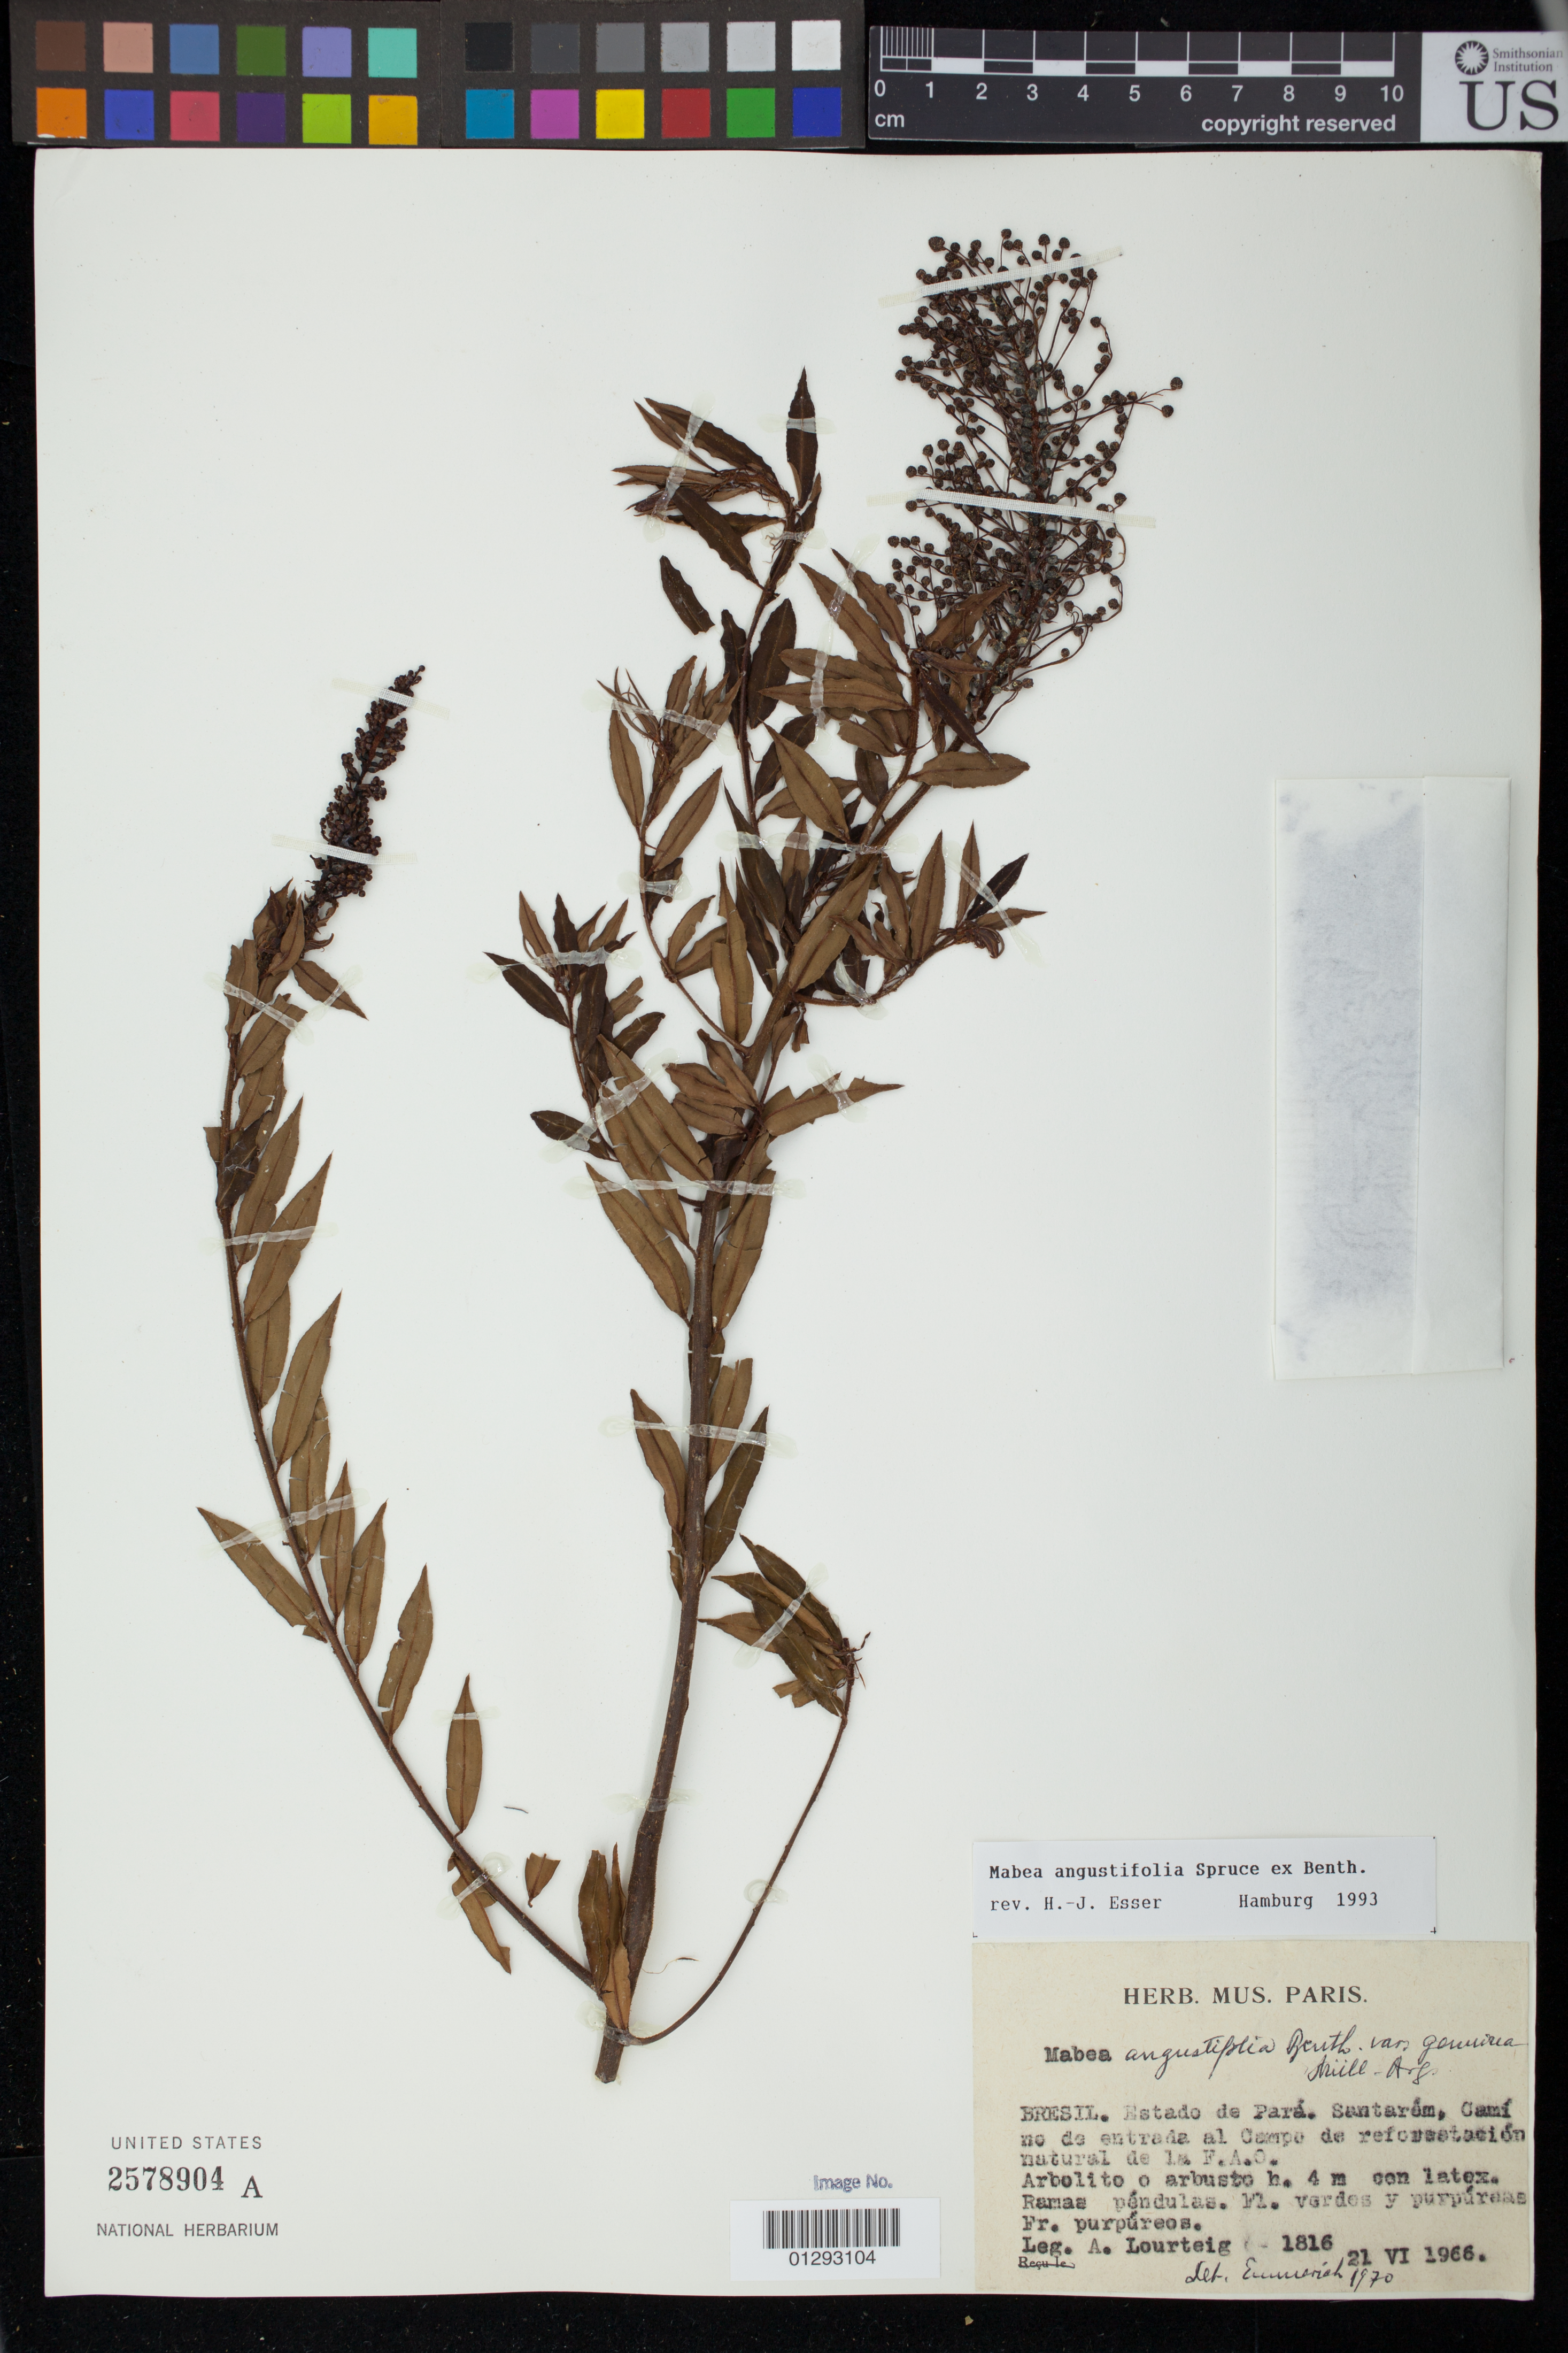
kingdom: Plantae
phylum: Tracheophyta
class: Magnoliopsida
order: Malpighiales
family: Euphorbiaceae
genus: Mabea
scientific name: Mabea angustifolia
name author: Spruce ex Benth.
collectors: A. Lourteig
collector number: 1816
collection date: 1966-06-21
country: Brazil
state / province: Para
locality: Santaram, Camino de entrada al campo dereforestacion natural de la F.A.O.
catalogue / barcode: US 2578904A